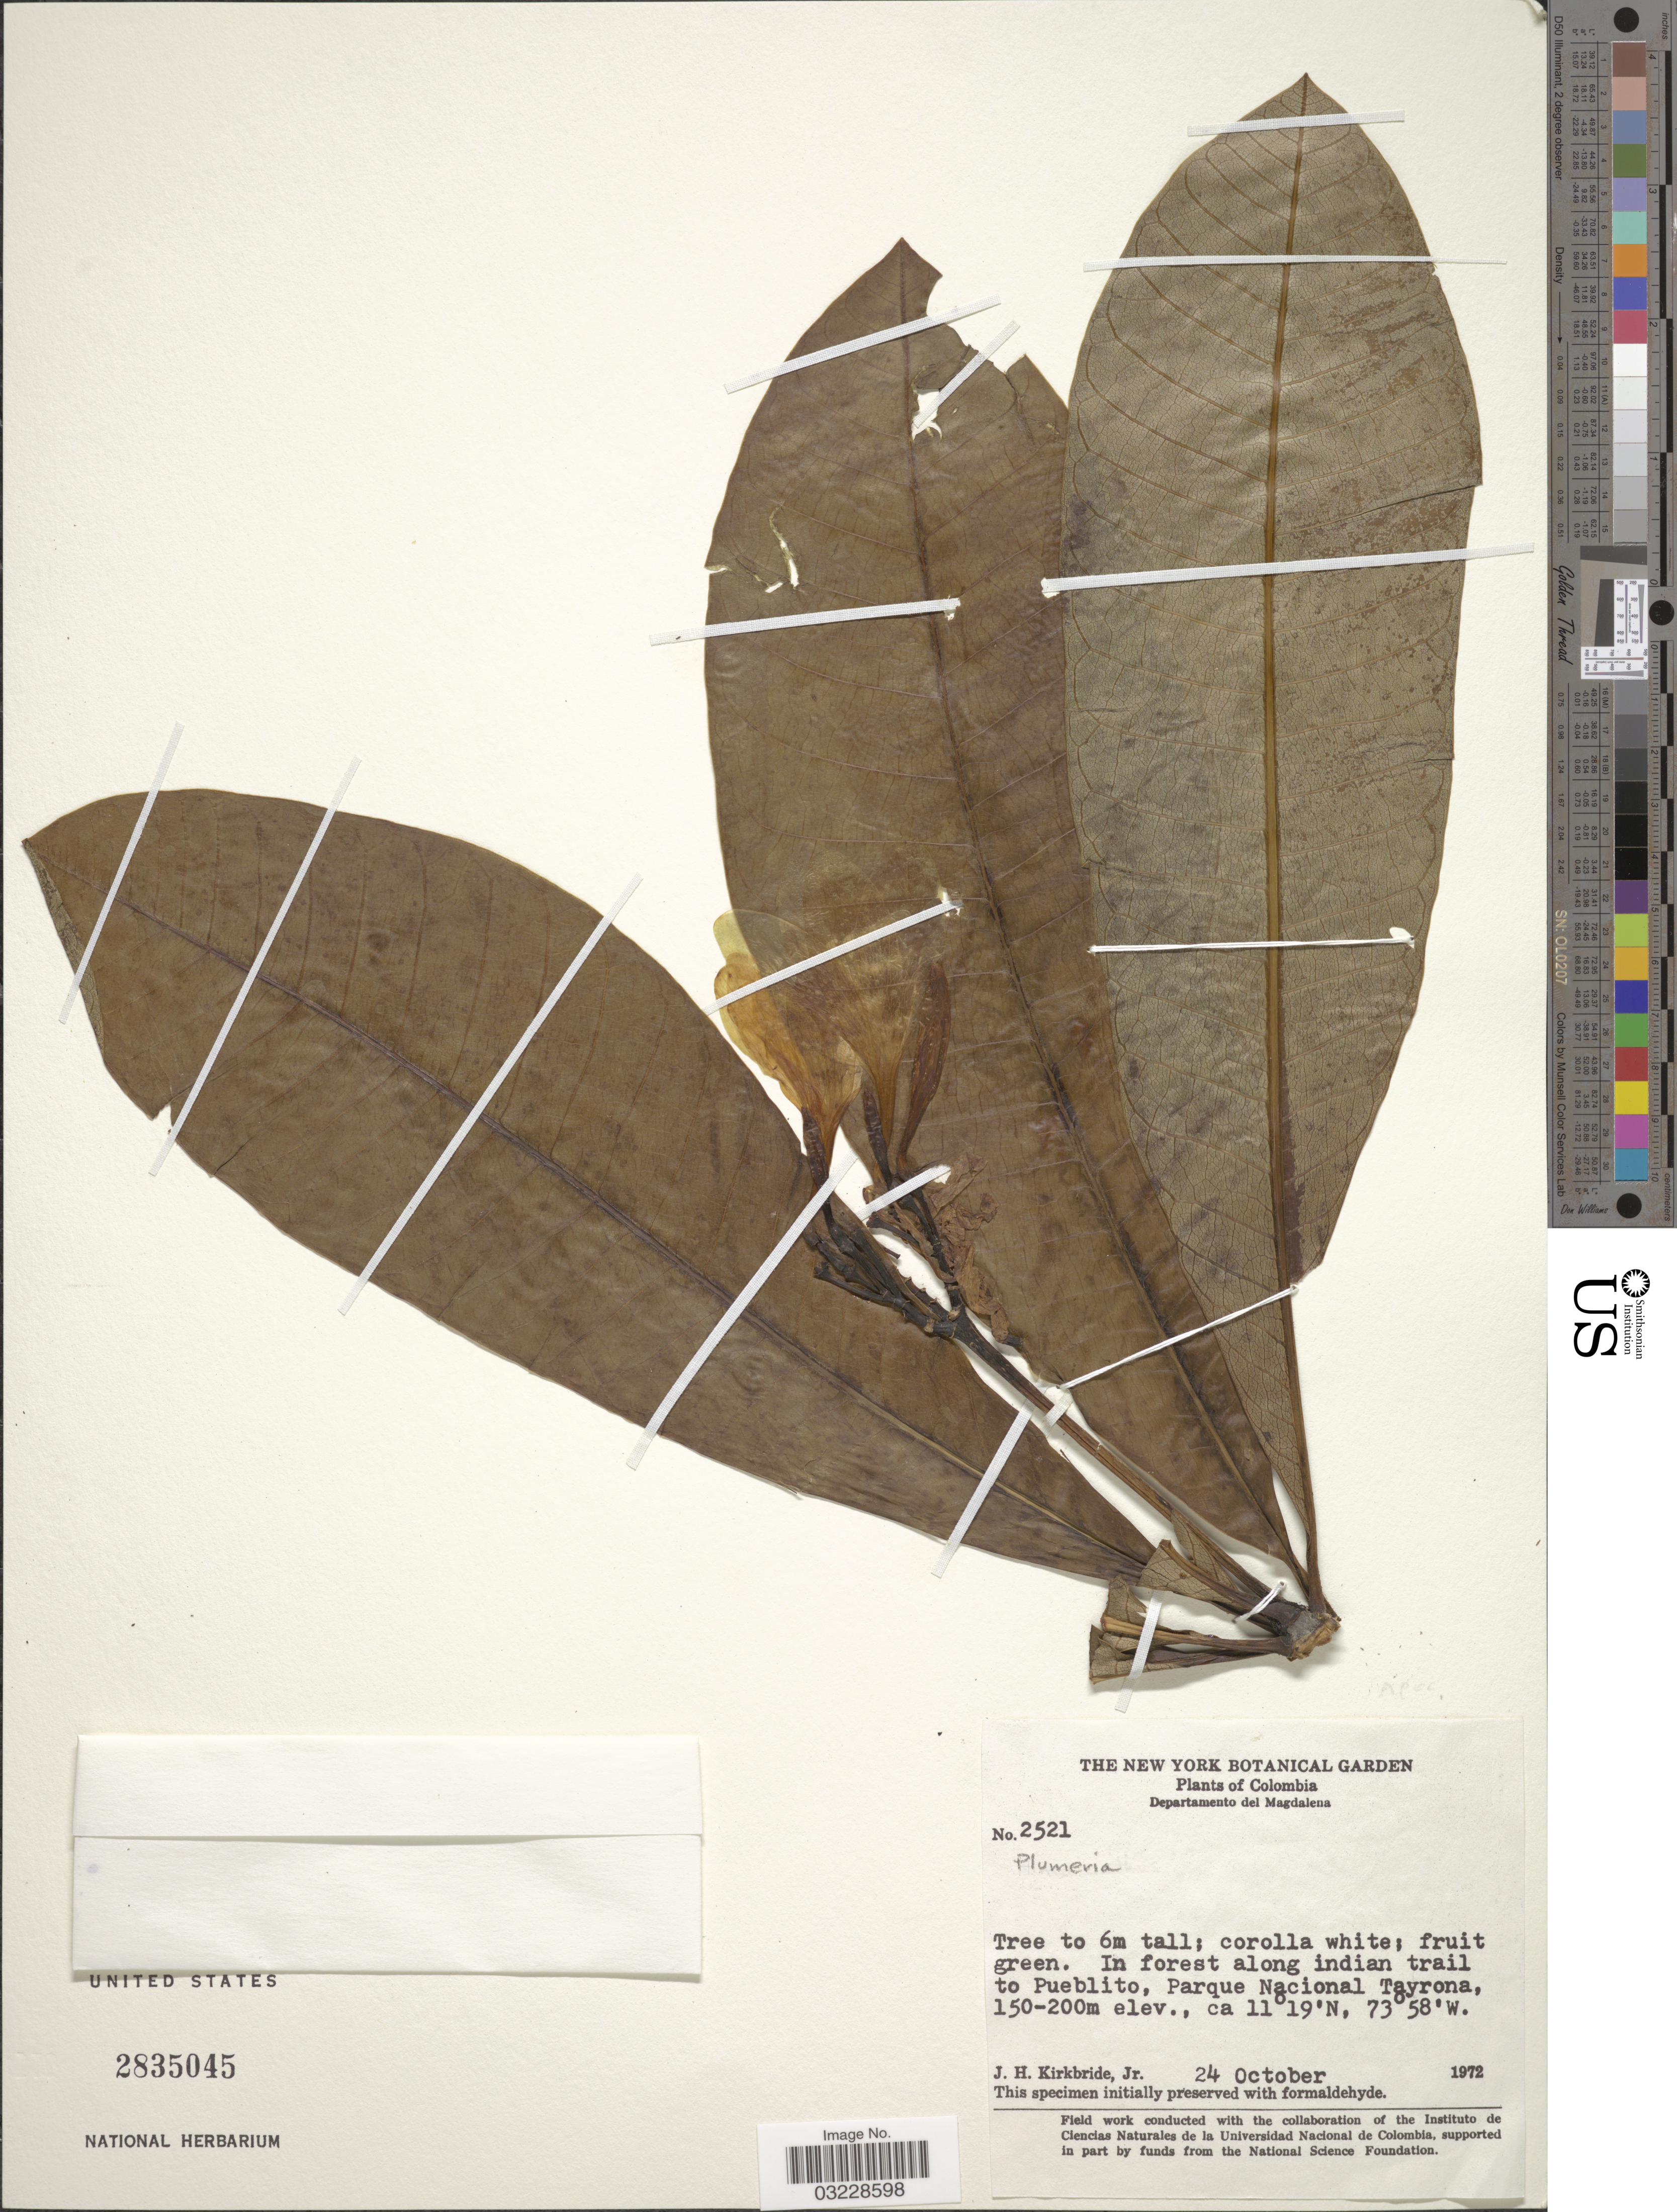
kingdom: Plantae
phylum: Tracheophyta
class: Magnoliopsida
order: Gentianales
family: Apocynaceae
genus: Plumeria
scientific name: Plumeria sp.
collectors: J. H. Kirkbride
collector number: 2521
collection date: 1972-10-24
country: Colombia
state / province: Magdalena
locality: Departamento del Magdalena, In forest along indian trail to Pueblito, Parque Nacional Tayrona.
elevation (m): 150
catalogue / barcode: US 2835045